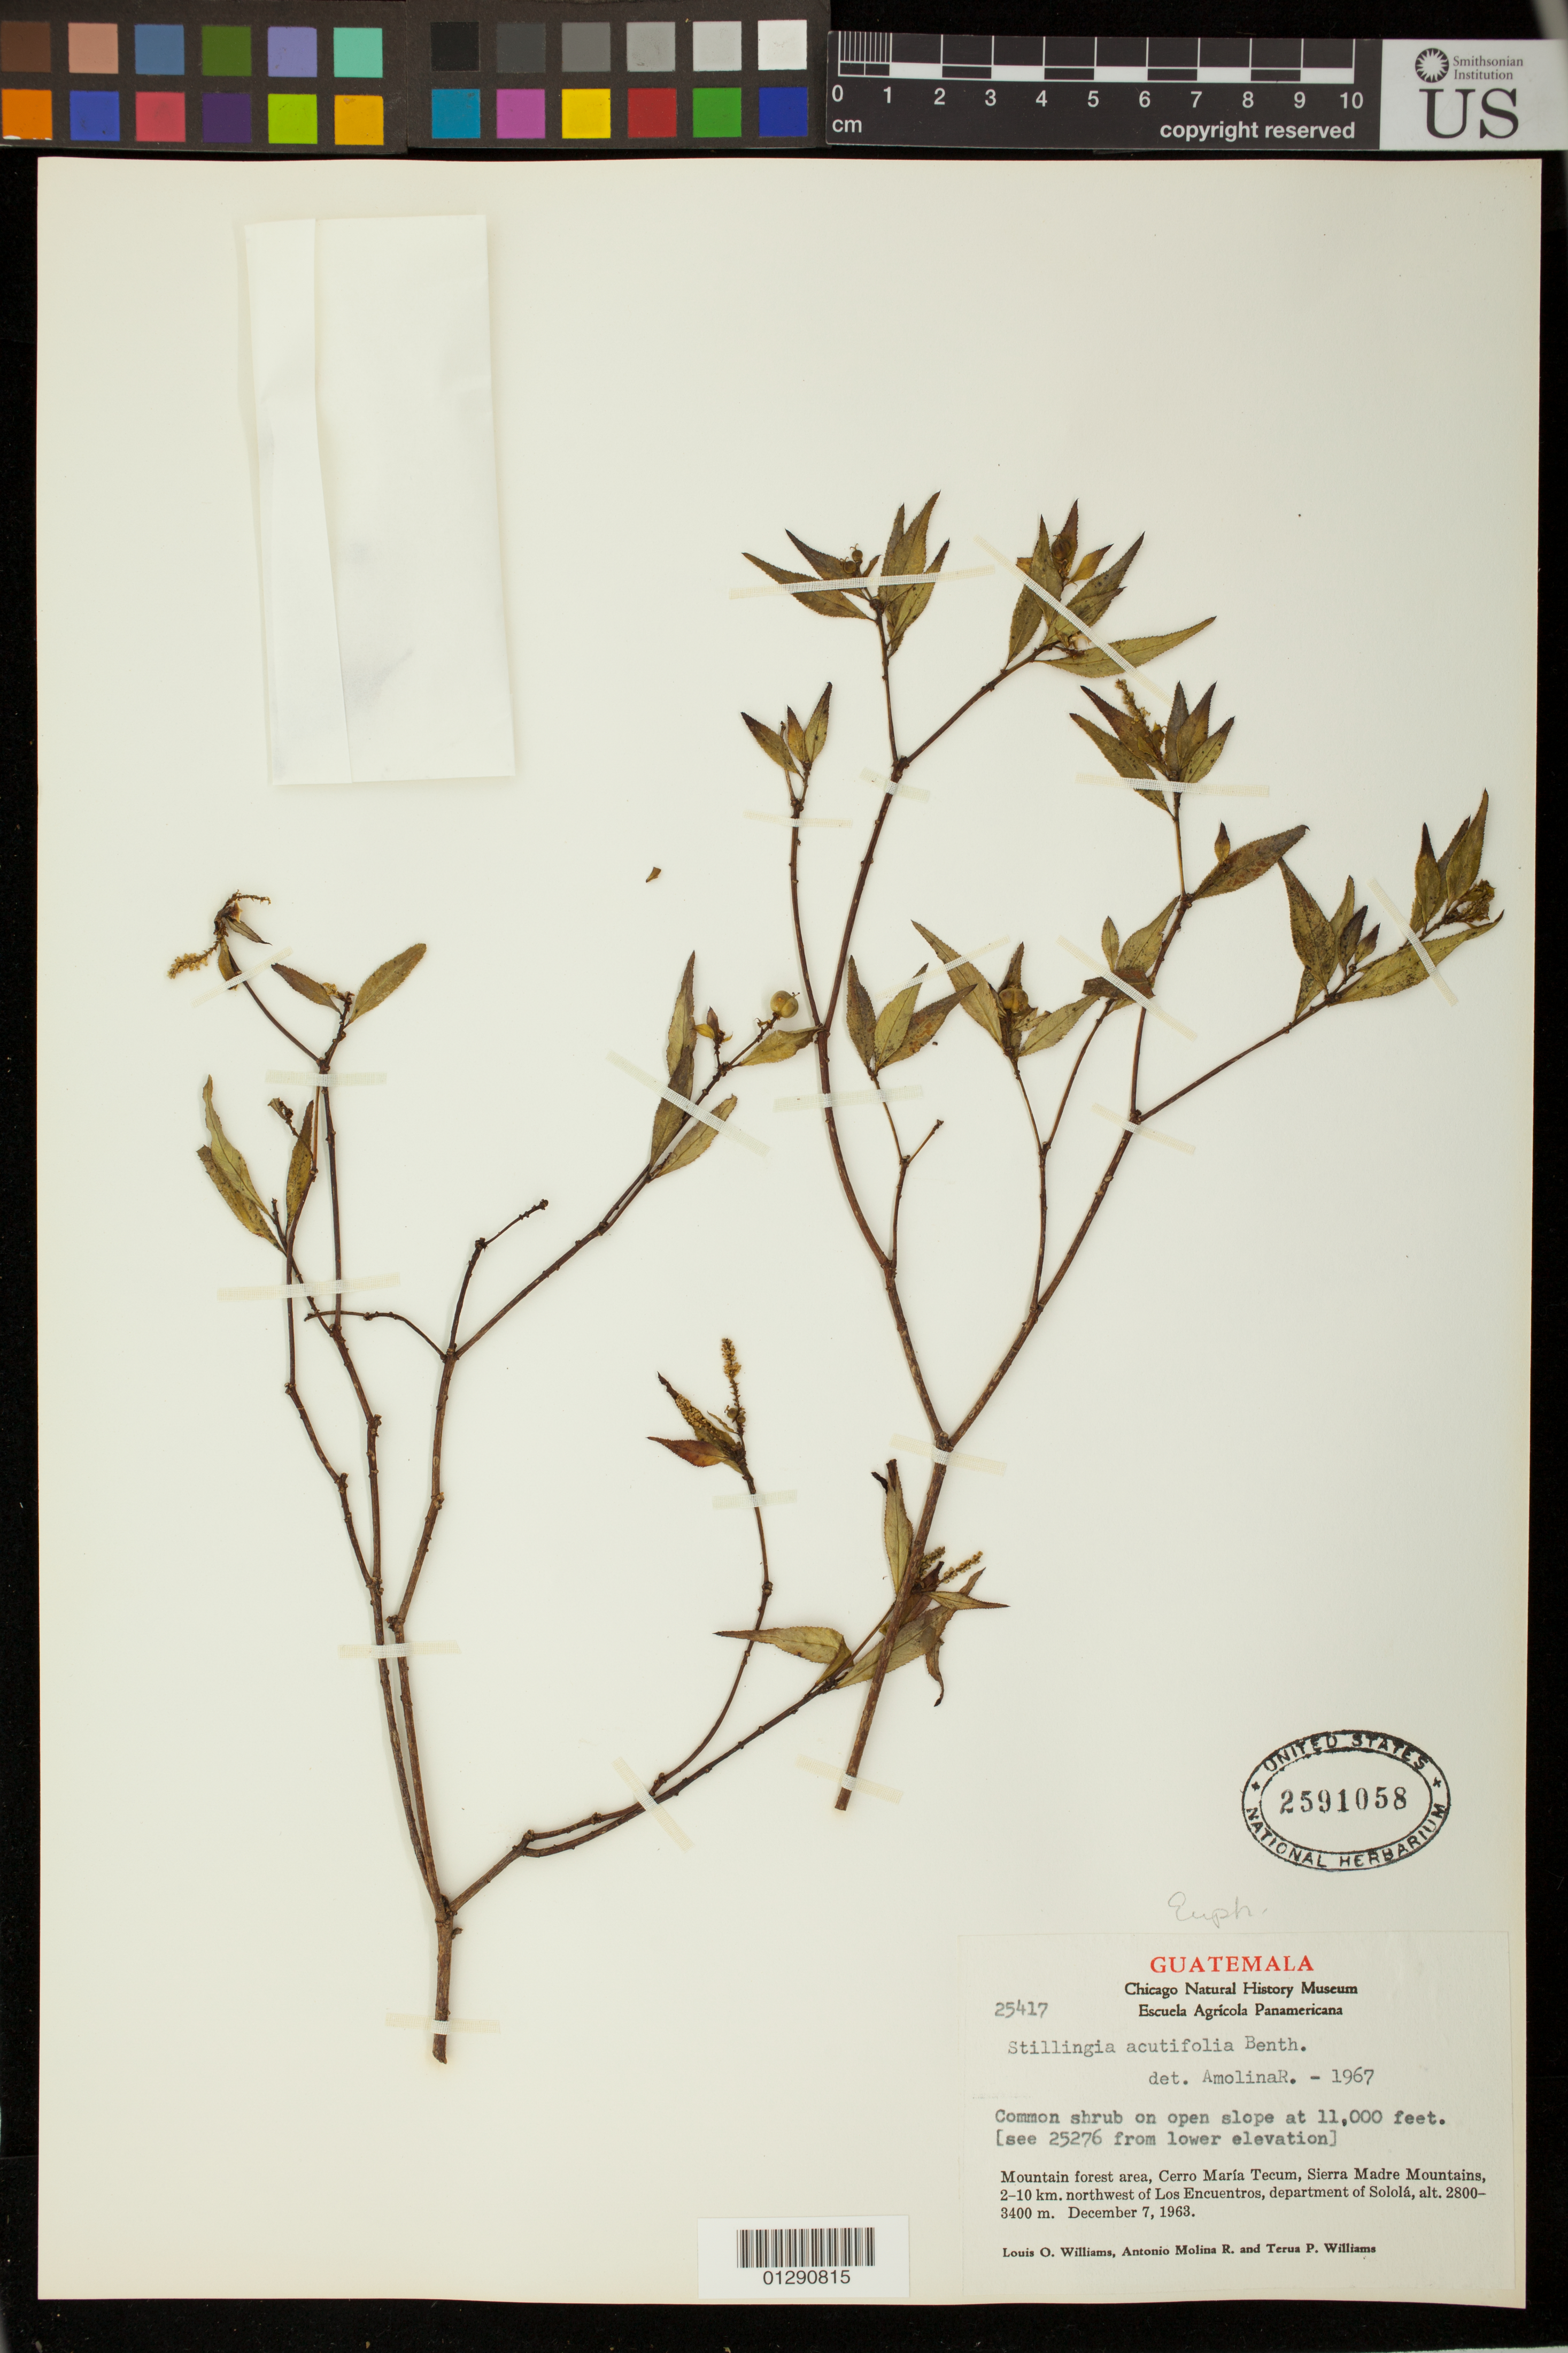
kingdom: Plantae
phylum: Tracheophyta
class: Magnoliopsida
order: Malpighiales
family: Euphorbiaceae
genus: Stillingia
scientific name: Stillingia acutifolia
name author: (Benth.) Benth. ex Hemsl.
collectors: L. O. Williams, A. Molina R. & T. P. Williams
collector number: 25417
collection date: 1963-12-07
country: Guatemala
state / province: Sololá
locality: Mountain forest area, Cerro Maria Tecum, Sierra Madre Mountains, 2-10 km. northwest of Los Encuentros, department of Sololá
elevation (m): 2800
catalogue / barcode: US 2591058